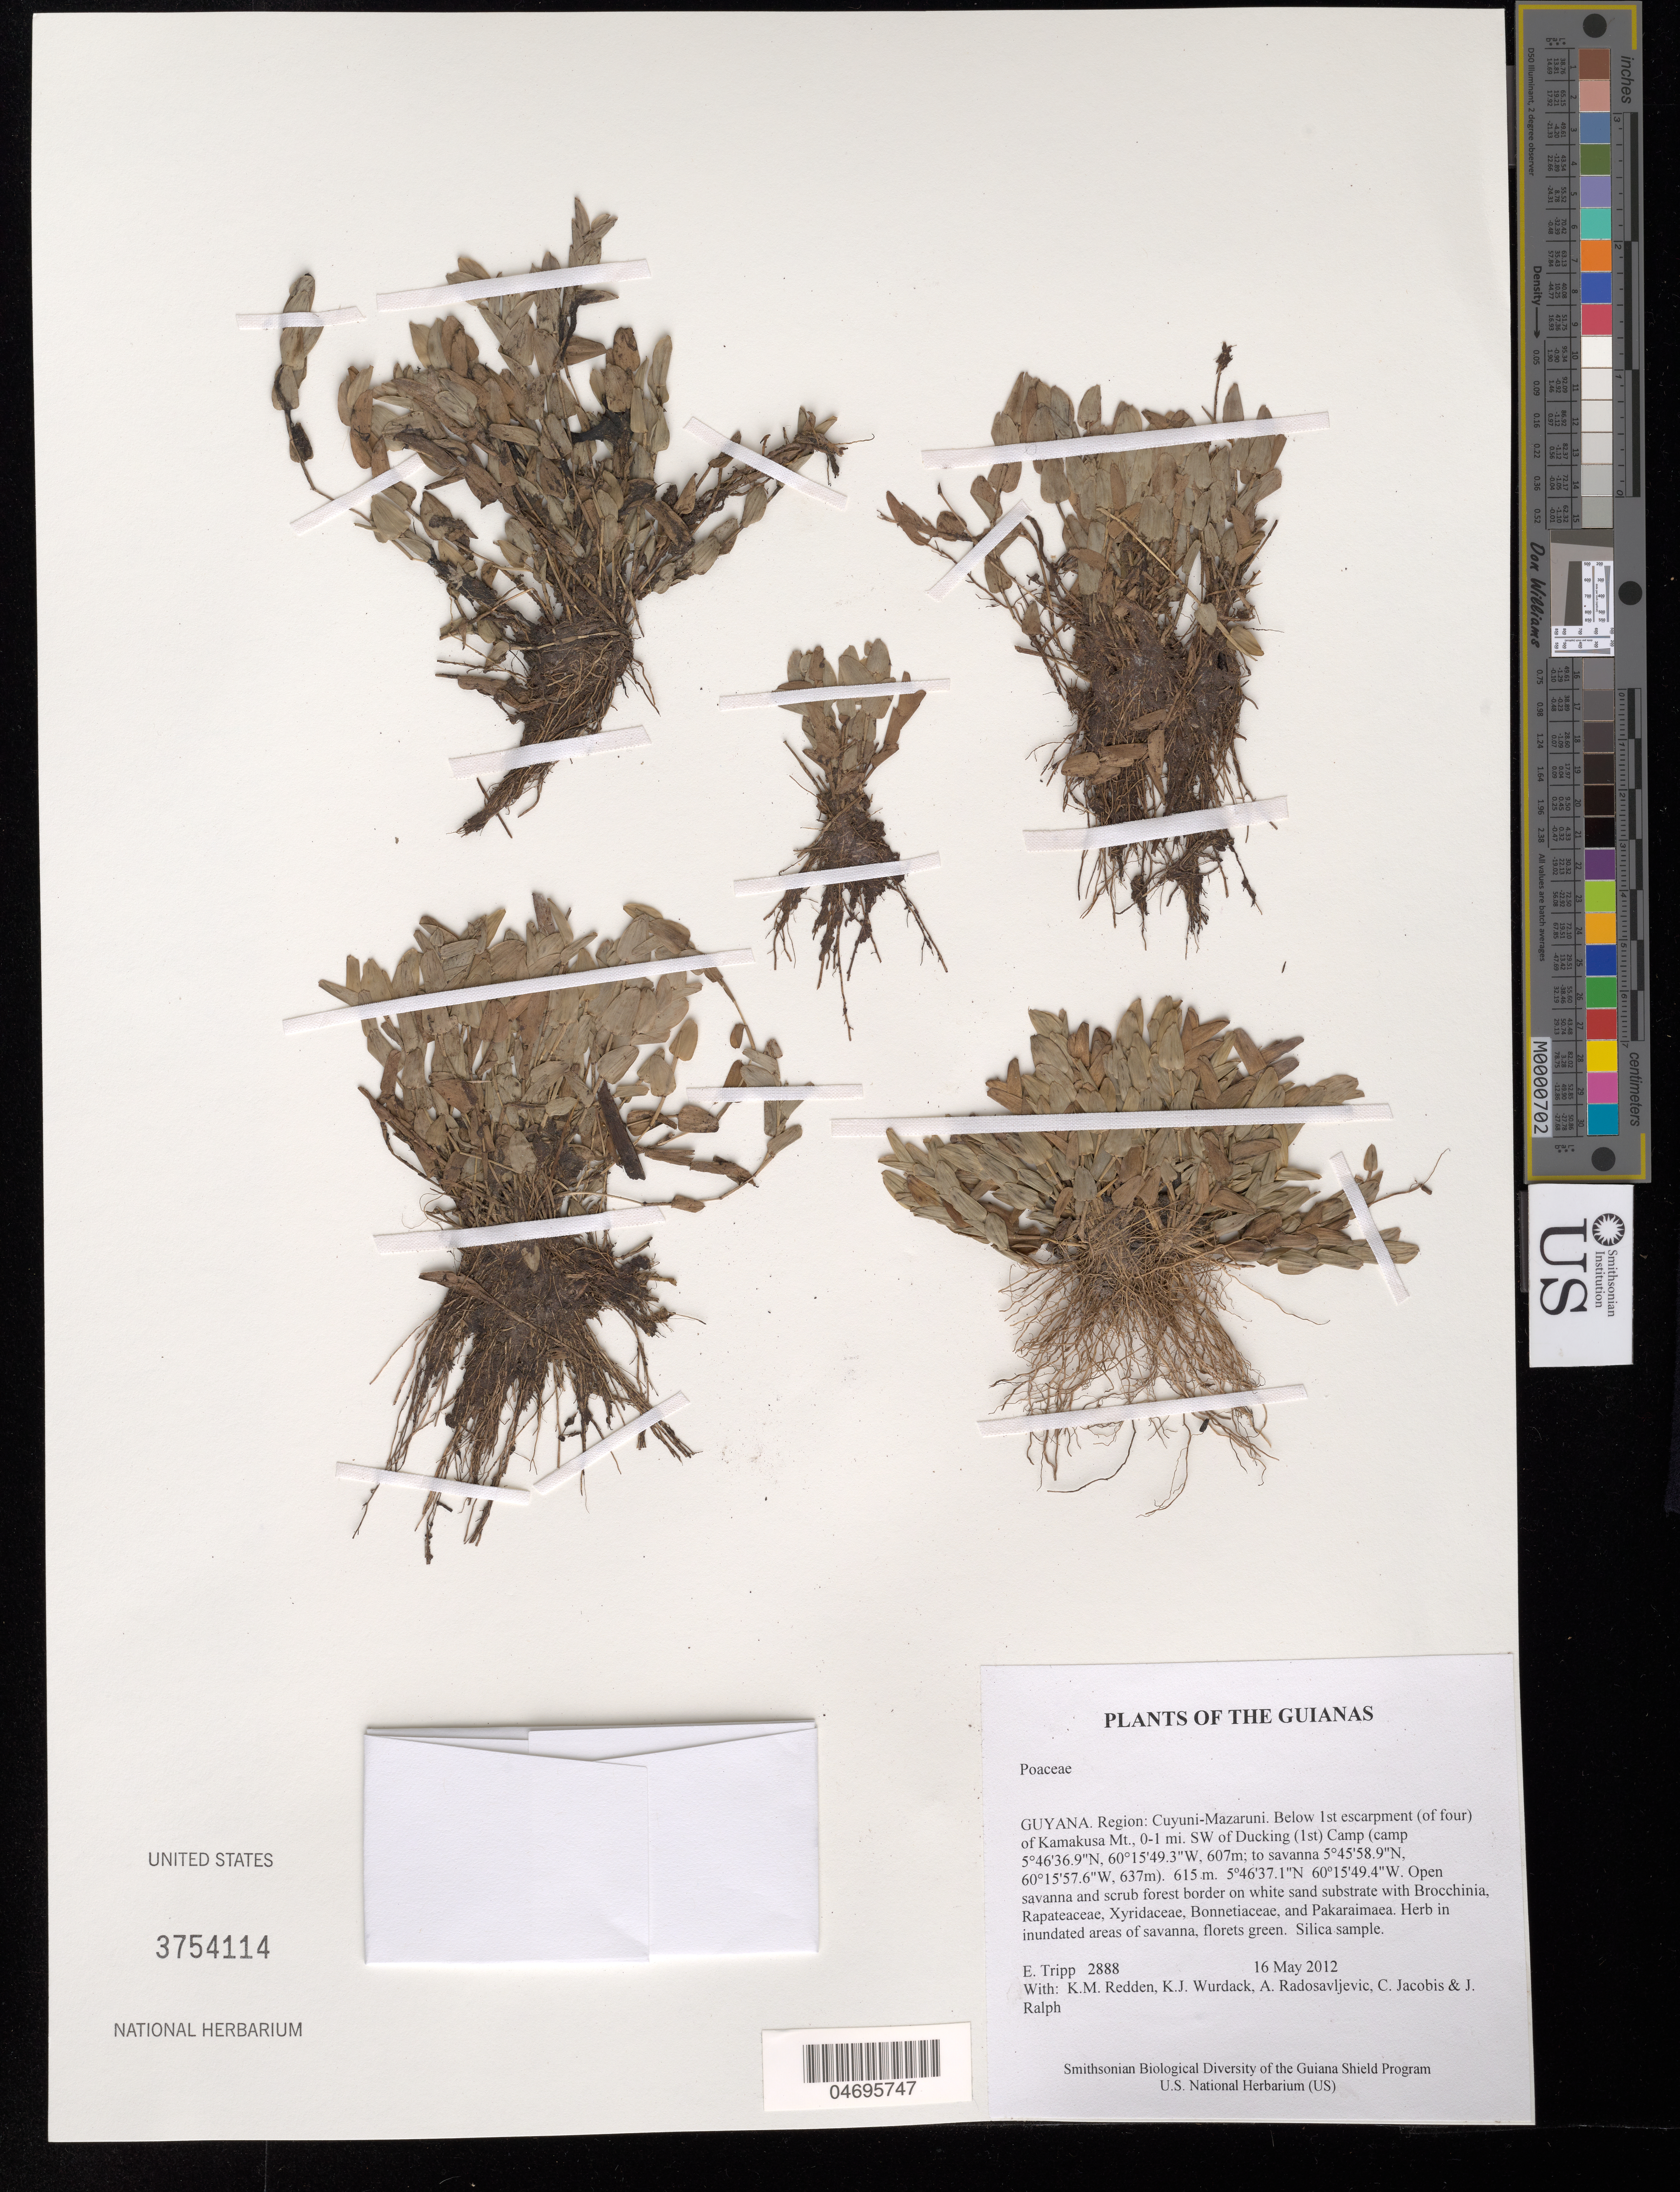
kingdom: Plantae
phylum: Tracheophyta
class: Liliopsida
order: Poales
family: Poaceae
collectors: E. Tripp, K. M. Redden, K. Wurdack, A. Radosavljevic, C. Jacobis & J. Ralph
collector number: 2888 A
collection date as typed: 16 May 2012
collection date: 2012-05-16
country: Guyana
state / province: Cuyuni-Mazaruni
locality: Below 1st escarpment (of four) of Kamakusa Mt., 0-1 mi. SW of Ducking (1st) Camp (camp 5°46'36.9"N, 60°15'49.3"W, 607m; to savanna 5°45'58.9"N, 60°15'57.6"W, 637m)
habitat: Open savanna and scrub forest border on white sand substrate with Brocchinia, Rapateaceae, Xyridaceae, Bonnetiaceae, and Pakaraimaea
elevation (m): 615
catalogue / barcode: US 3754114